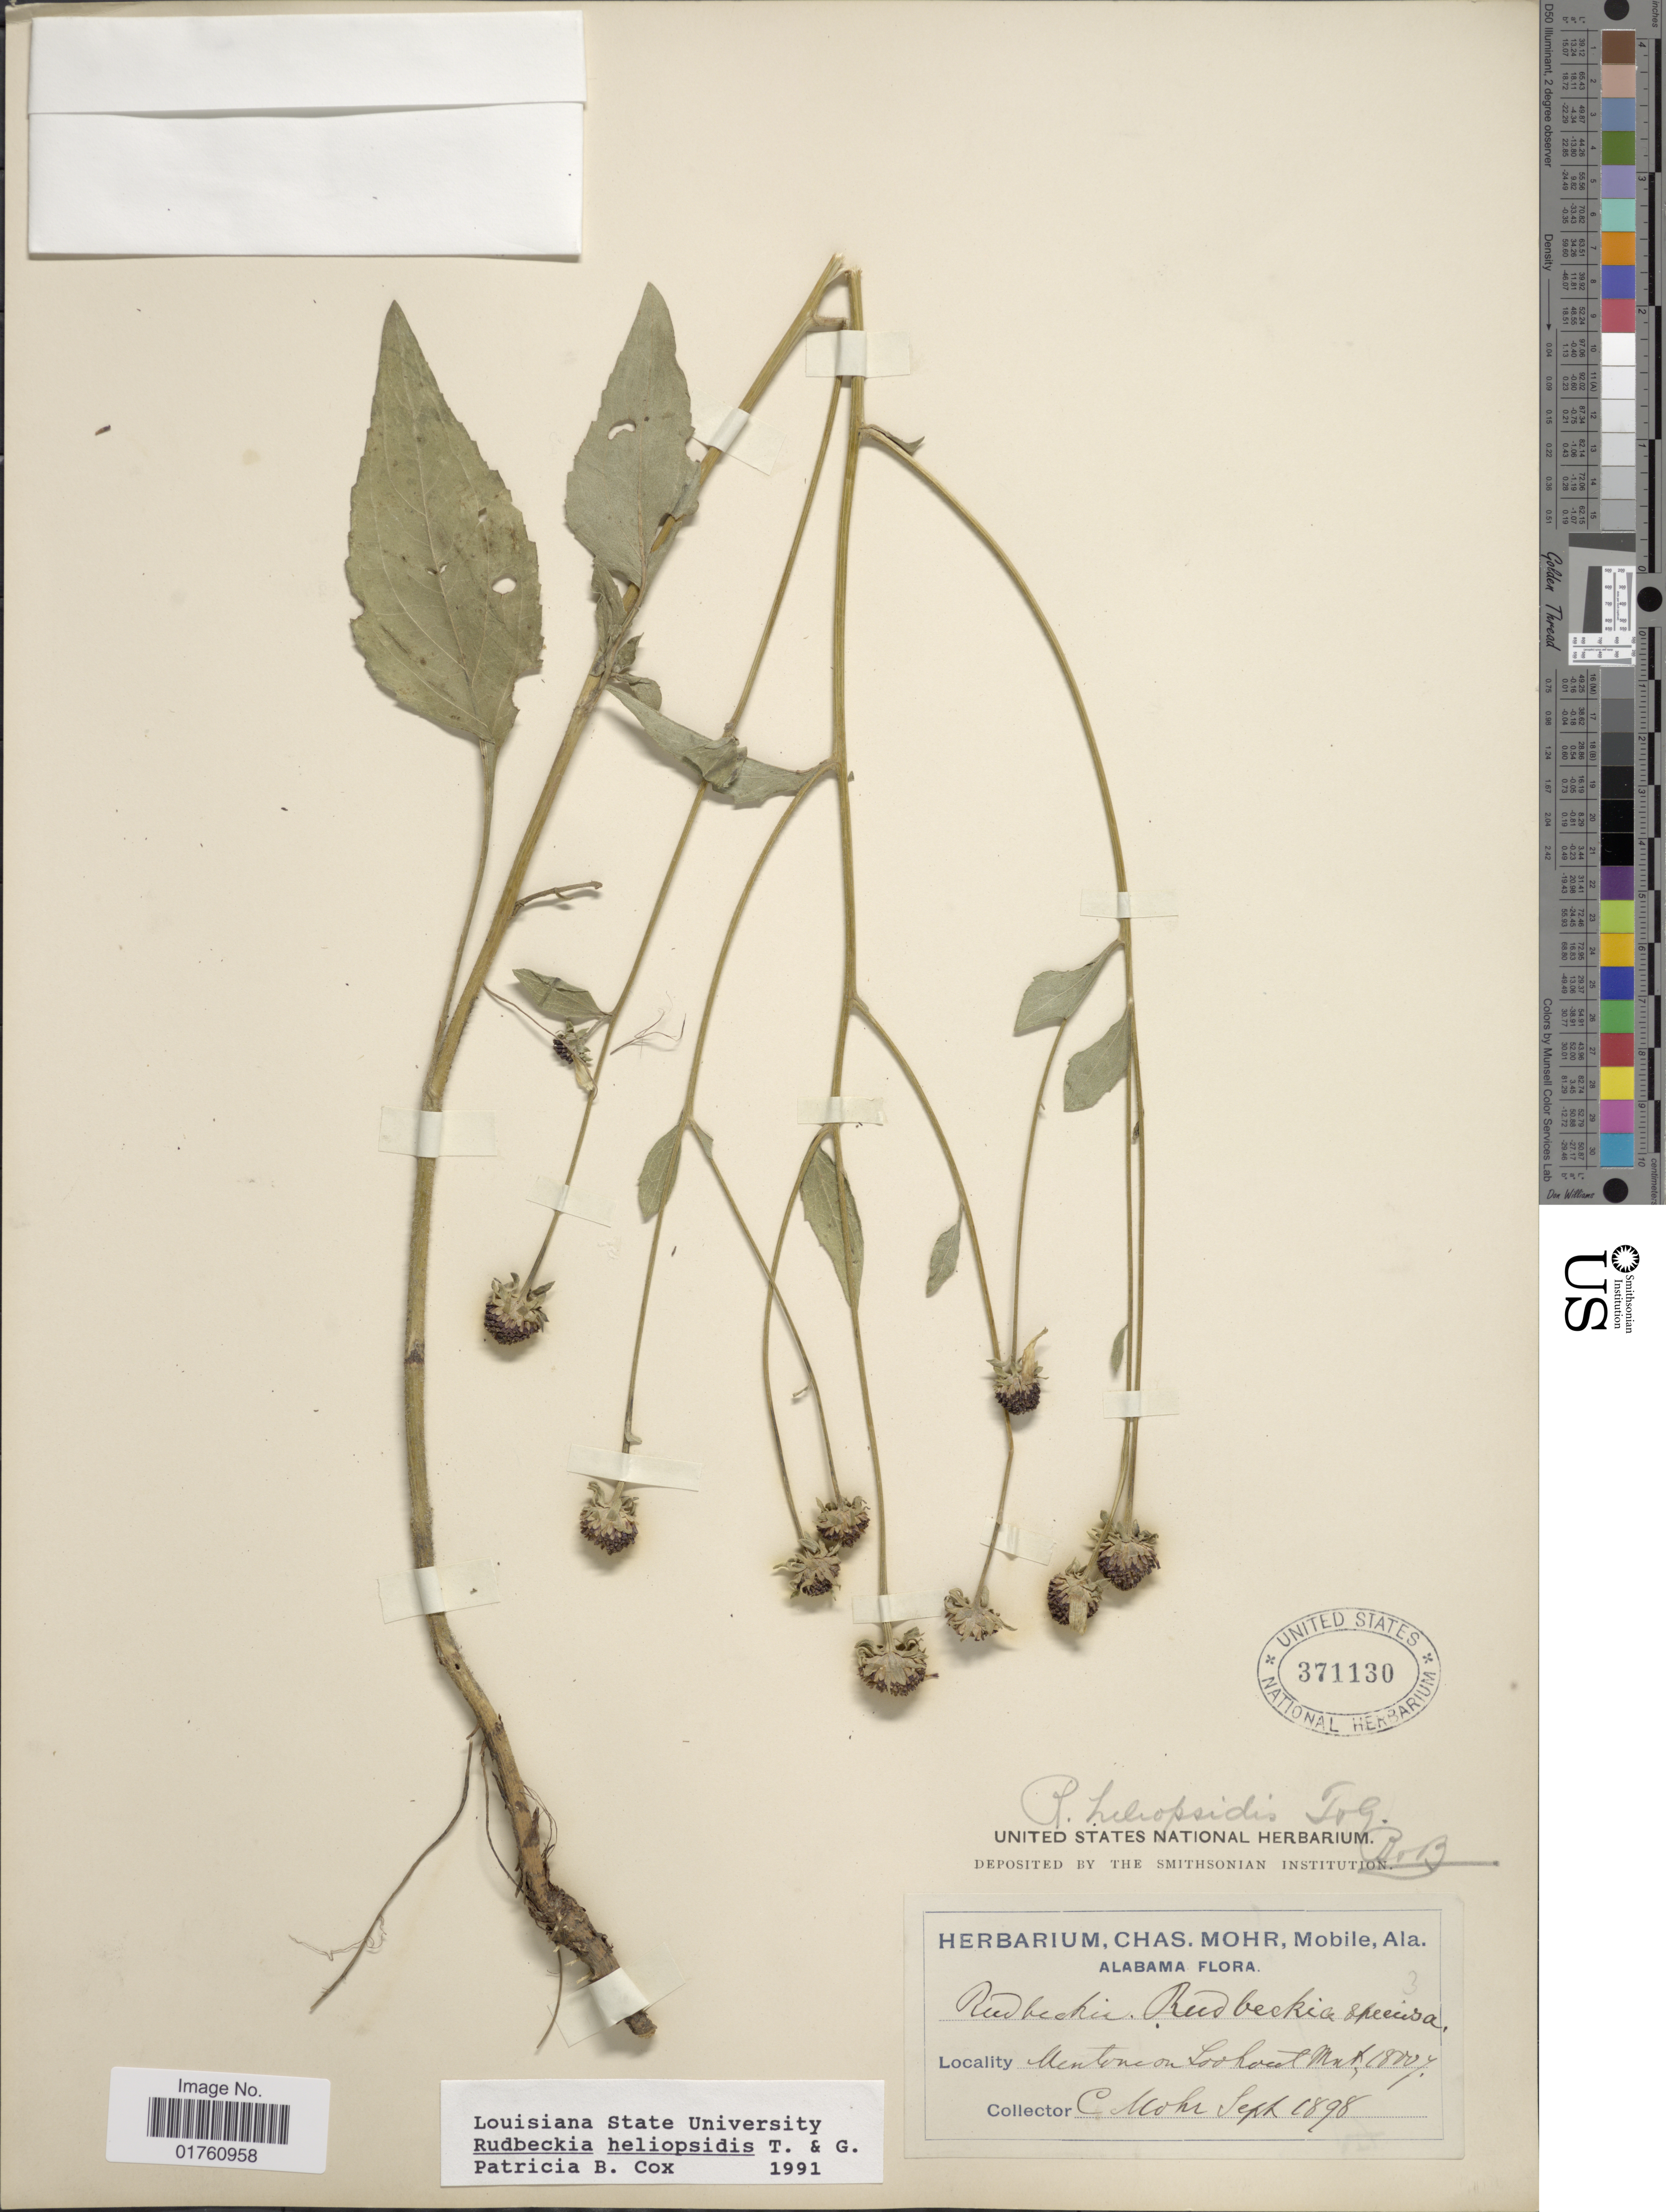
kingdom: Plantae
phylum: Tracheophyta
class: Magnoliopsida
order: Asterales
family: Asteraceae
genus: Rudbeckia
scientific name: Rudbeckia heliopsidis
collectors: C. T. Mohr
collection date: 1898-09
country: United States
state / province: Alabama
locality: Mentone on Lookout Mnt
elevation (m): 549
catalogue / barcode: US 371130